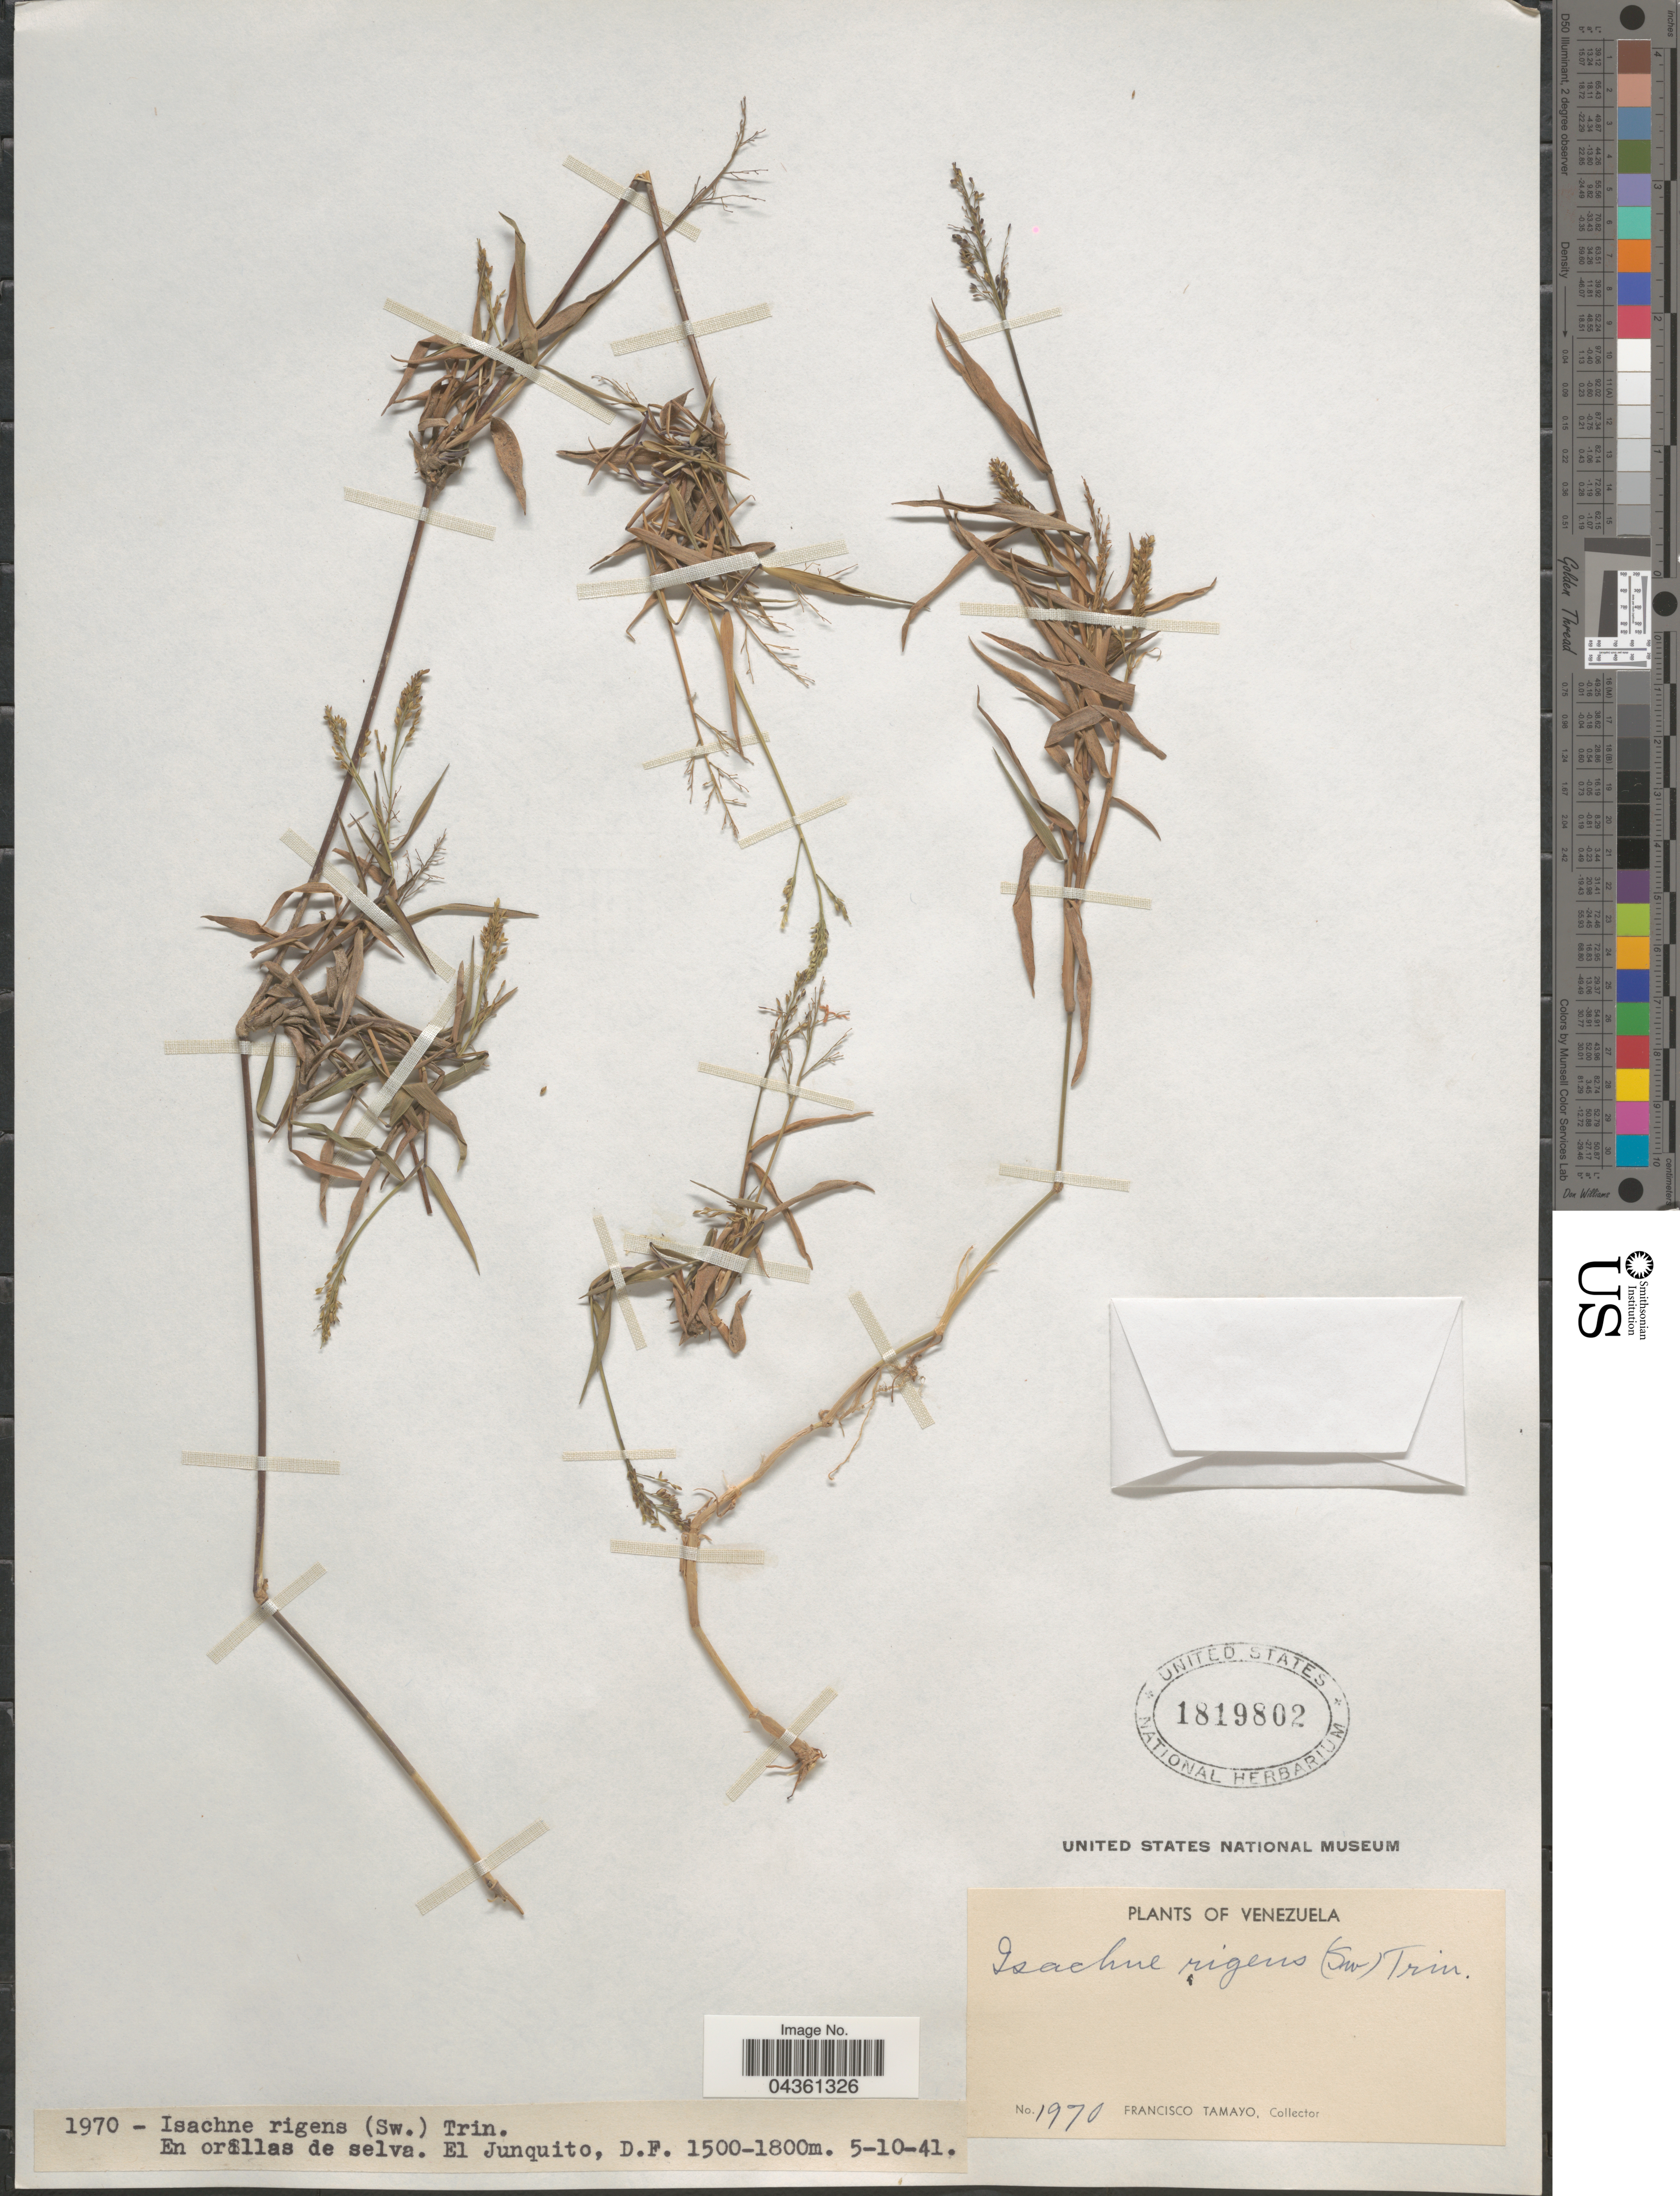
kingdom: Plantae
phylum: Tracheophyta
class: Liliopsida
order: Poales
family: Poaceae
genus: Isachne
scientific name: Isachne rigens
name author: (Sw.) Trin.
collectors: F. Tamayo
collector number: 1970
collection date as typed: Transcribed d/m/y: 5/10/41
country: Venezuela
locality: En orillas de selva. El Junquito.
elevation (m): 1500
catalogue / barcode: US 1819802